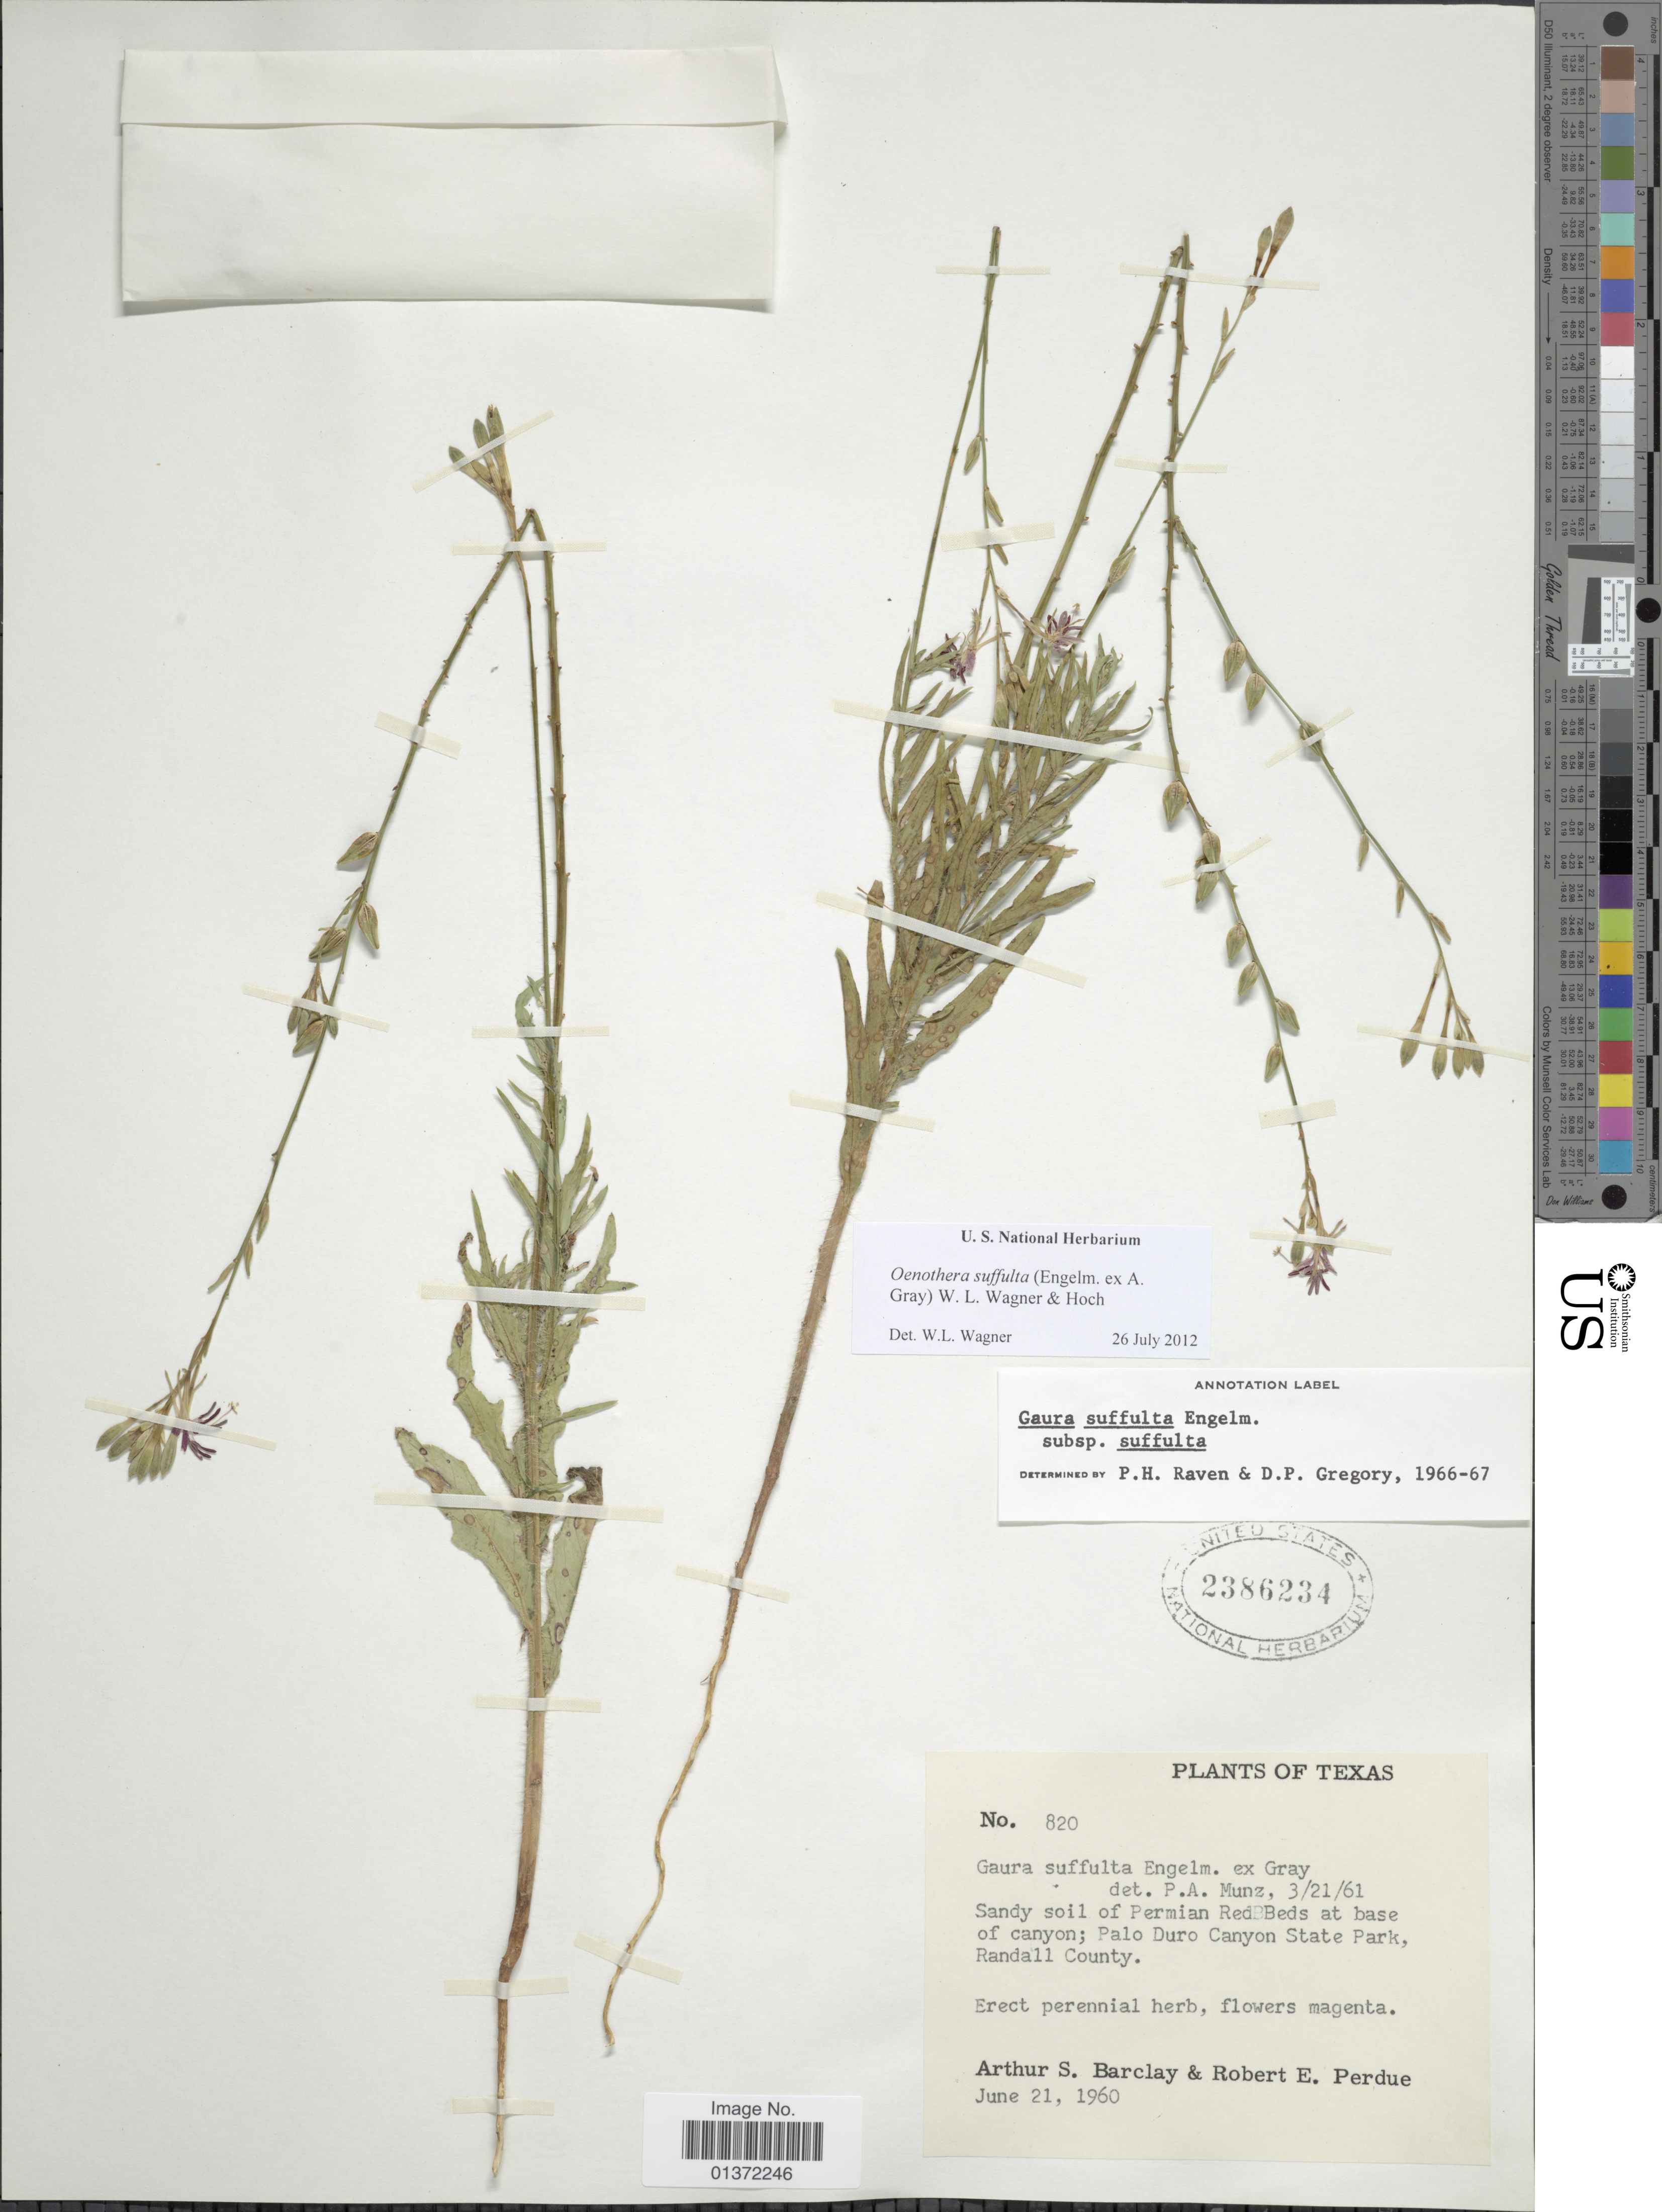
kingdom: Plantae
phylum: Tracheophyta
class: Magnoliopsida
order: Myrtales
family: Onagraceae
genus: Oenothera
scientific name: Oenothera suffulta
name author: (Engelm. ex A. Gray) W.L. Wagner & Hoch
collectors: A. S. Barclay & R. E. Perdue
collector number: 820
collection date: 1960-06-21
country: United States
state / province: Texas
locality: Sandy soil of Permian Red Beds at base of canyon; Palo Duro Canyon State Park, Randall County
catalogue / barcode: US 2386234